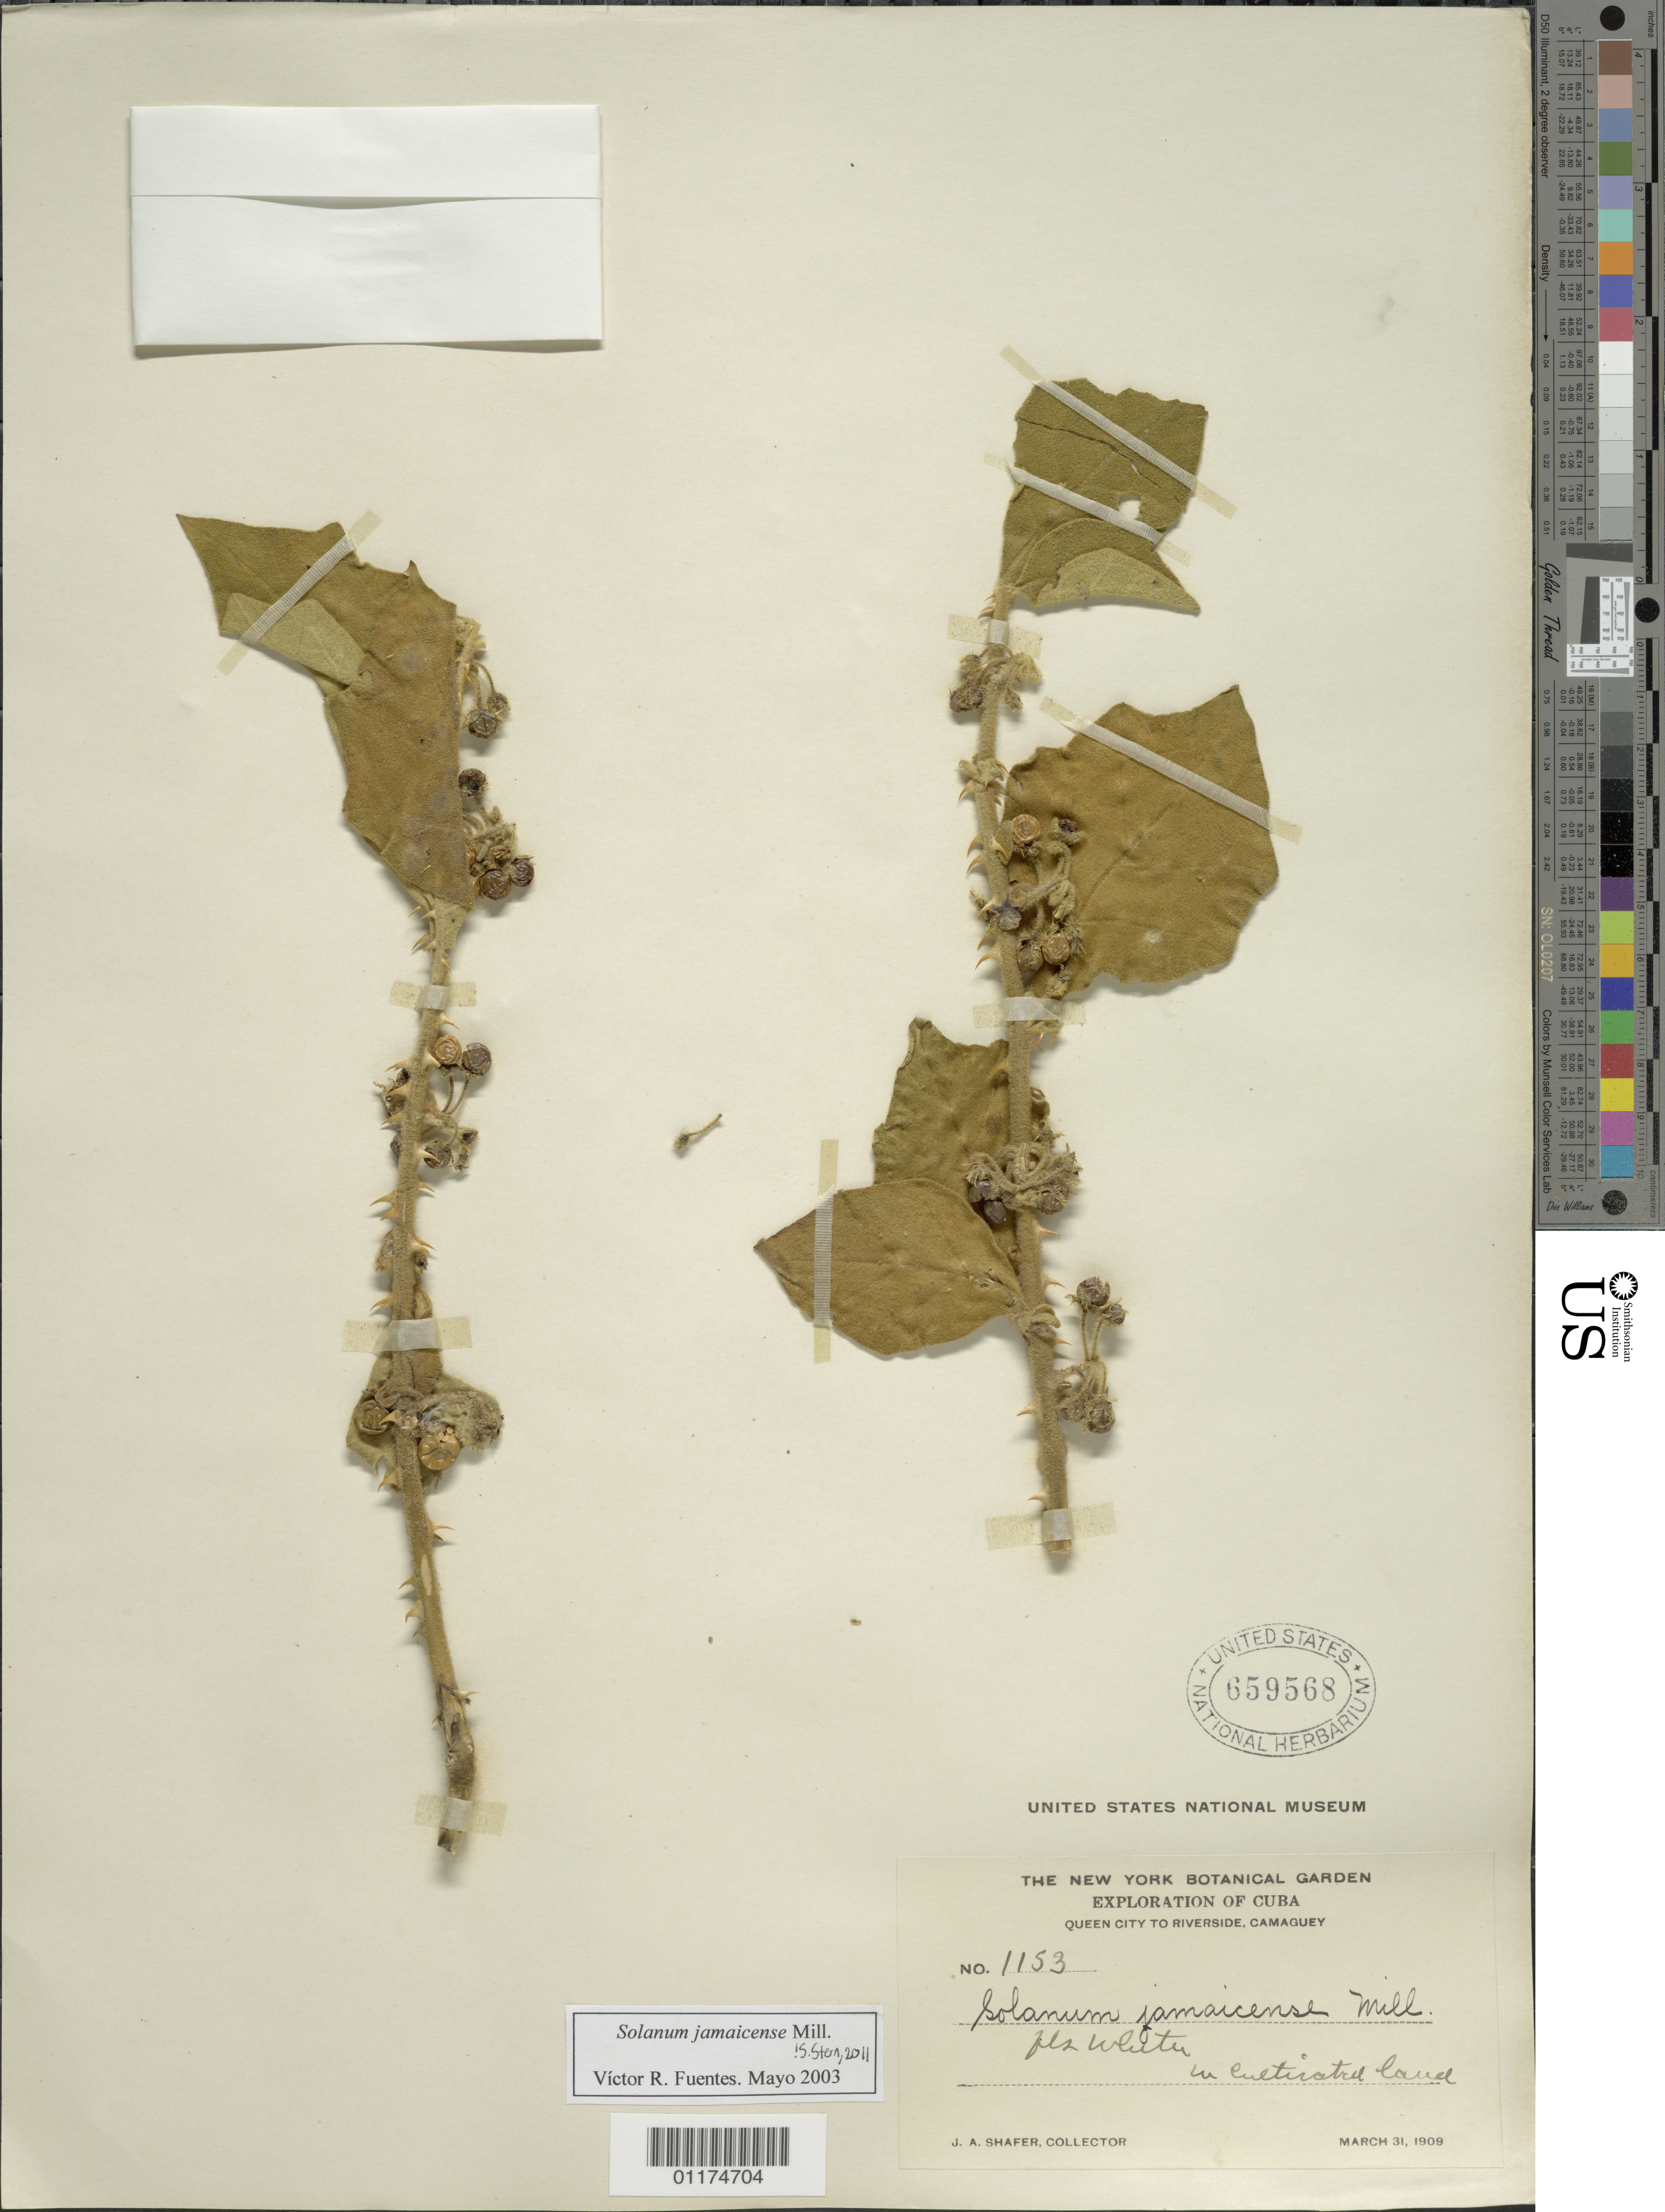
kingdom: Plantae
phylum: Tracheophyta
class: Magnoliopsida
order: Solanales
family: Solanaceae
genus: Solanum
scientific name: Solanum jamaicense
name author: Mill.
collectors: J. A. Shafer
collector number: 1153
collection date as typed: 31 Mar 1909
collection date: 1909-03-31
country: Cuba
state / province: Camagüey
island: Cuba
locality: Queen City to riverside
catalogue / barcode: US 659568